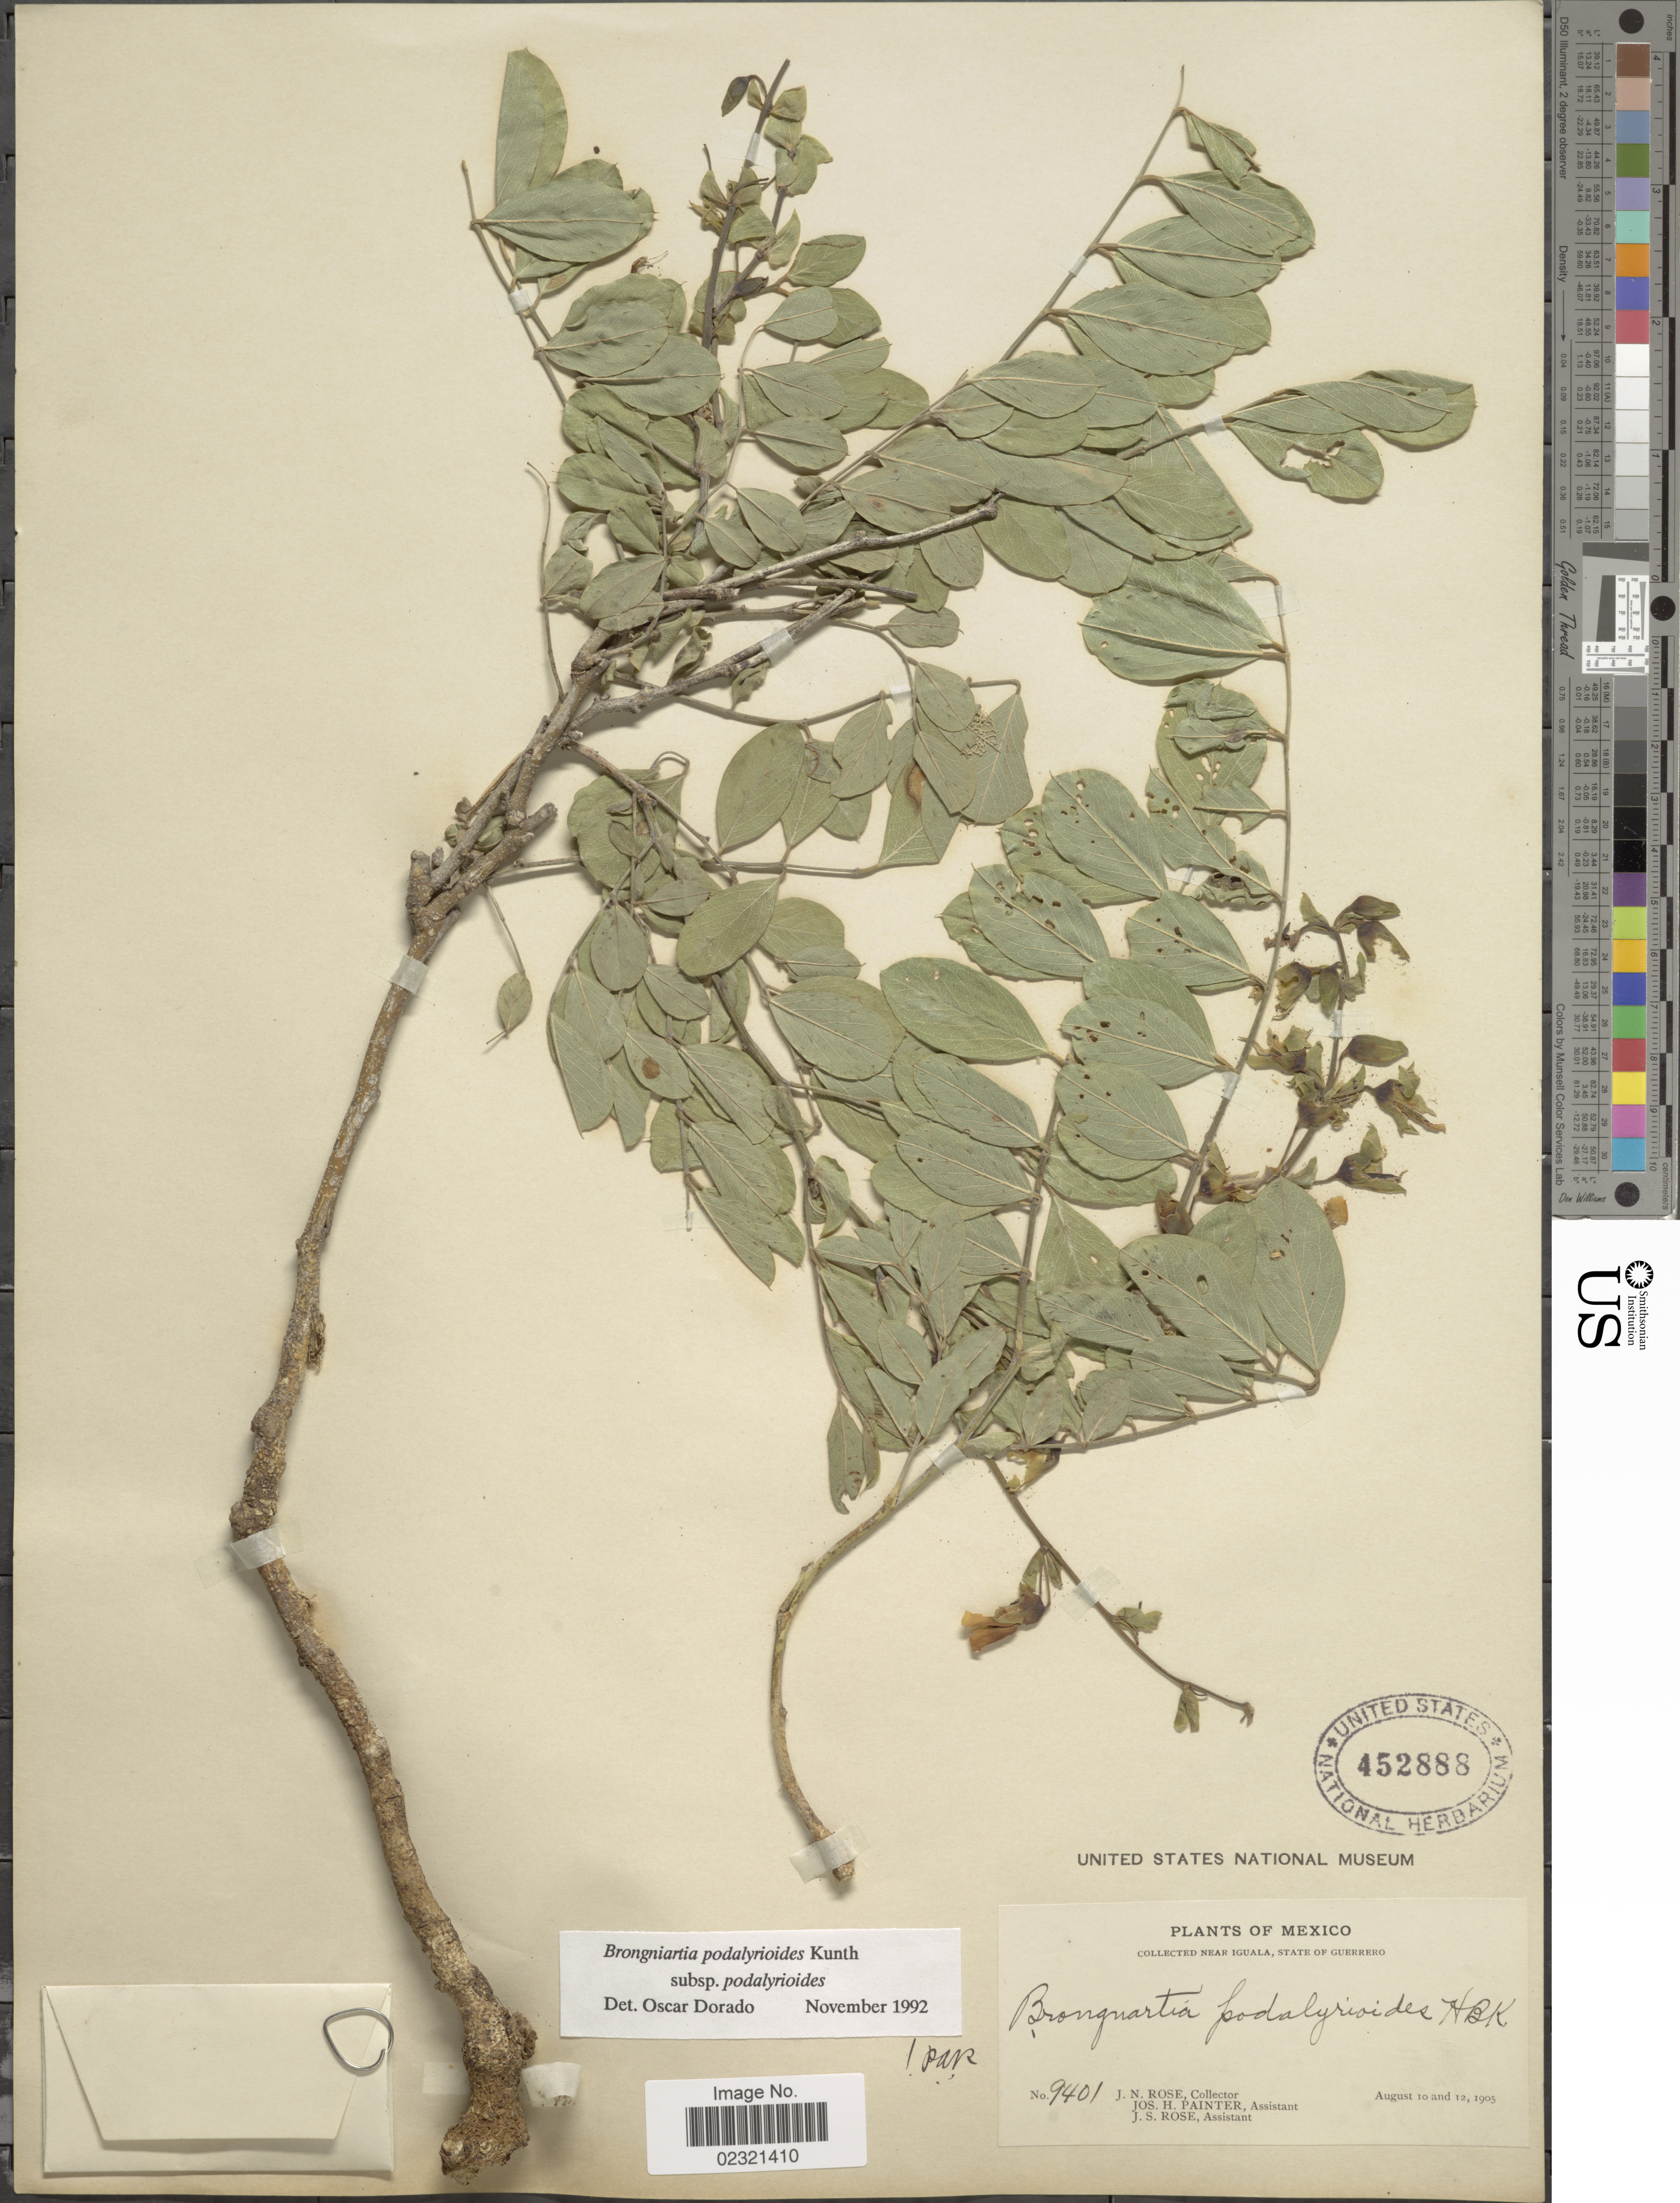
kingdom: Plantae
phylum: Tracheophyta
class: Magnoliopsida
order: Fabales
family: Fabaceae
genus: Brongniartia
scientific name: Brongniartia podalyrioides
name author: Kunth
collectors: J. N. Rose, J. H. Painter & J. S. Rose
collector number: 9401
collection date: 1905-08-10/1905-08-12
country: Mexico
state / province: Guerrero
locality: Near Iguala.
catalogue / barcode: US 452888